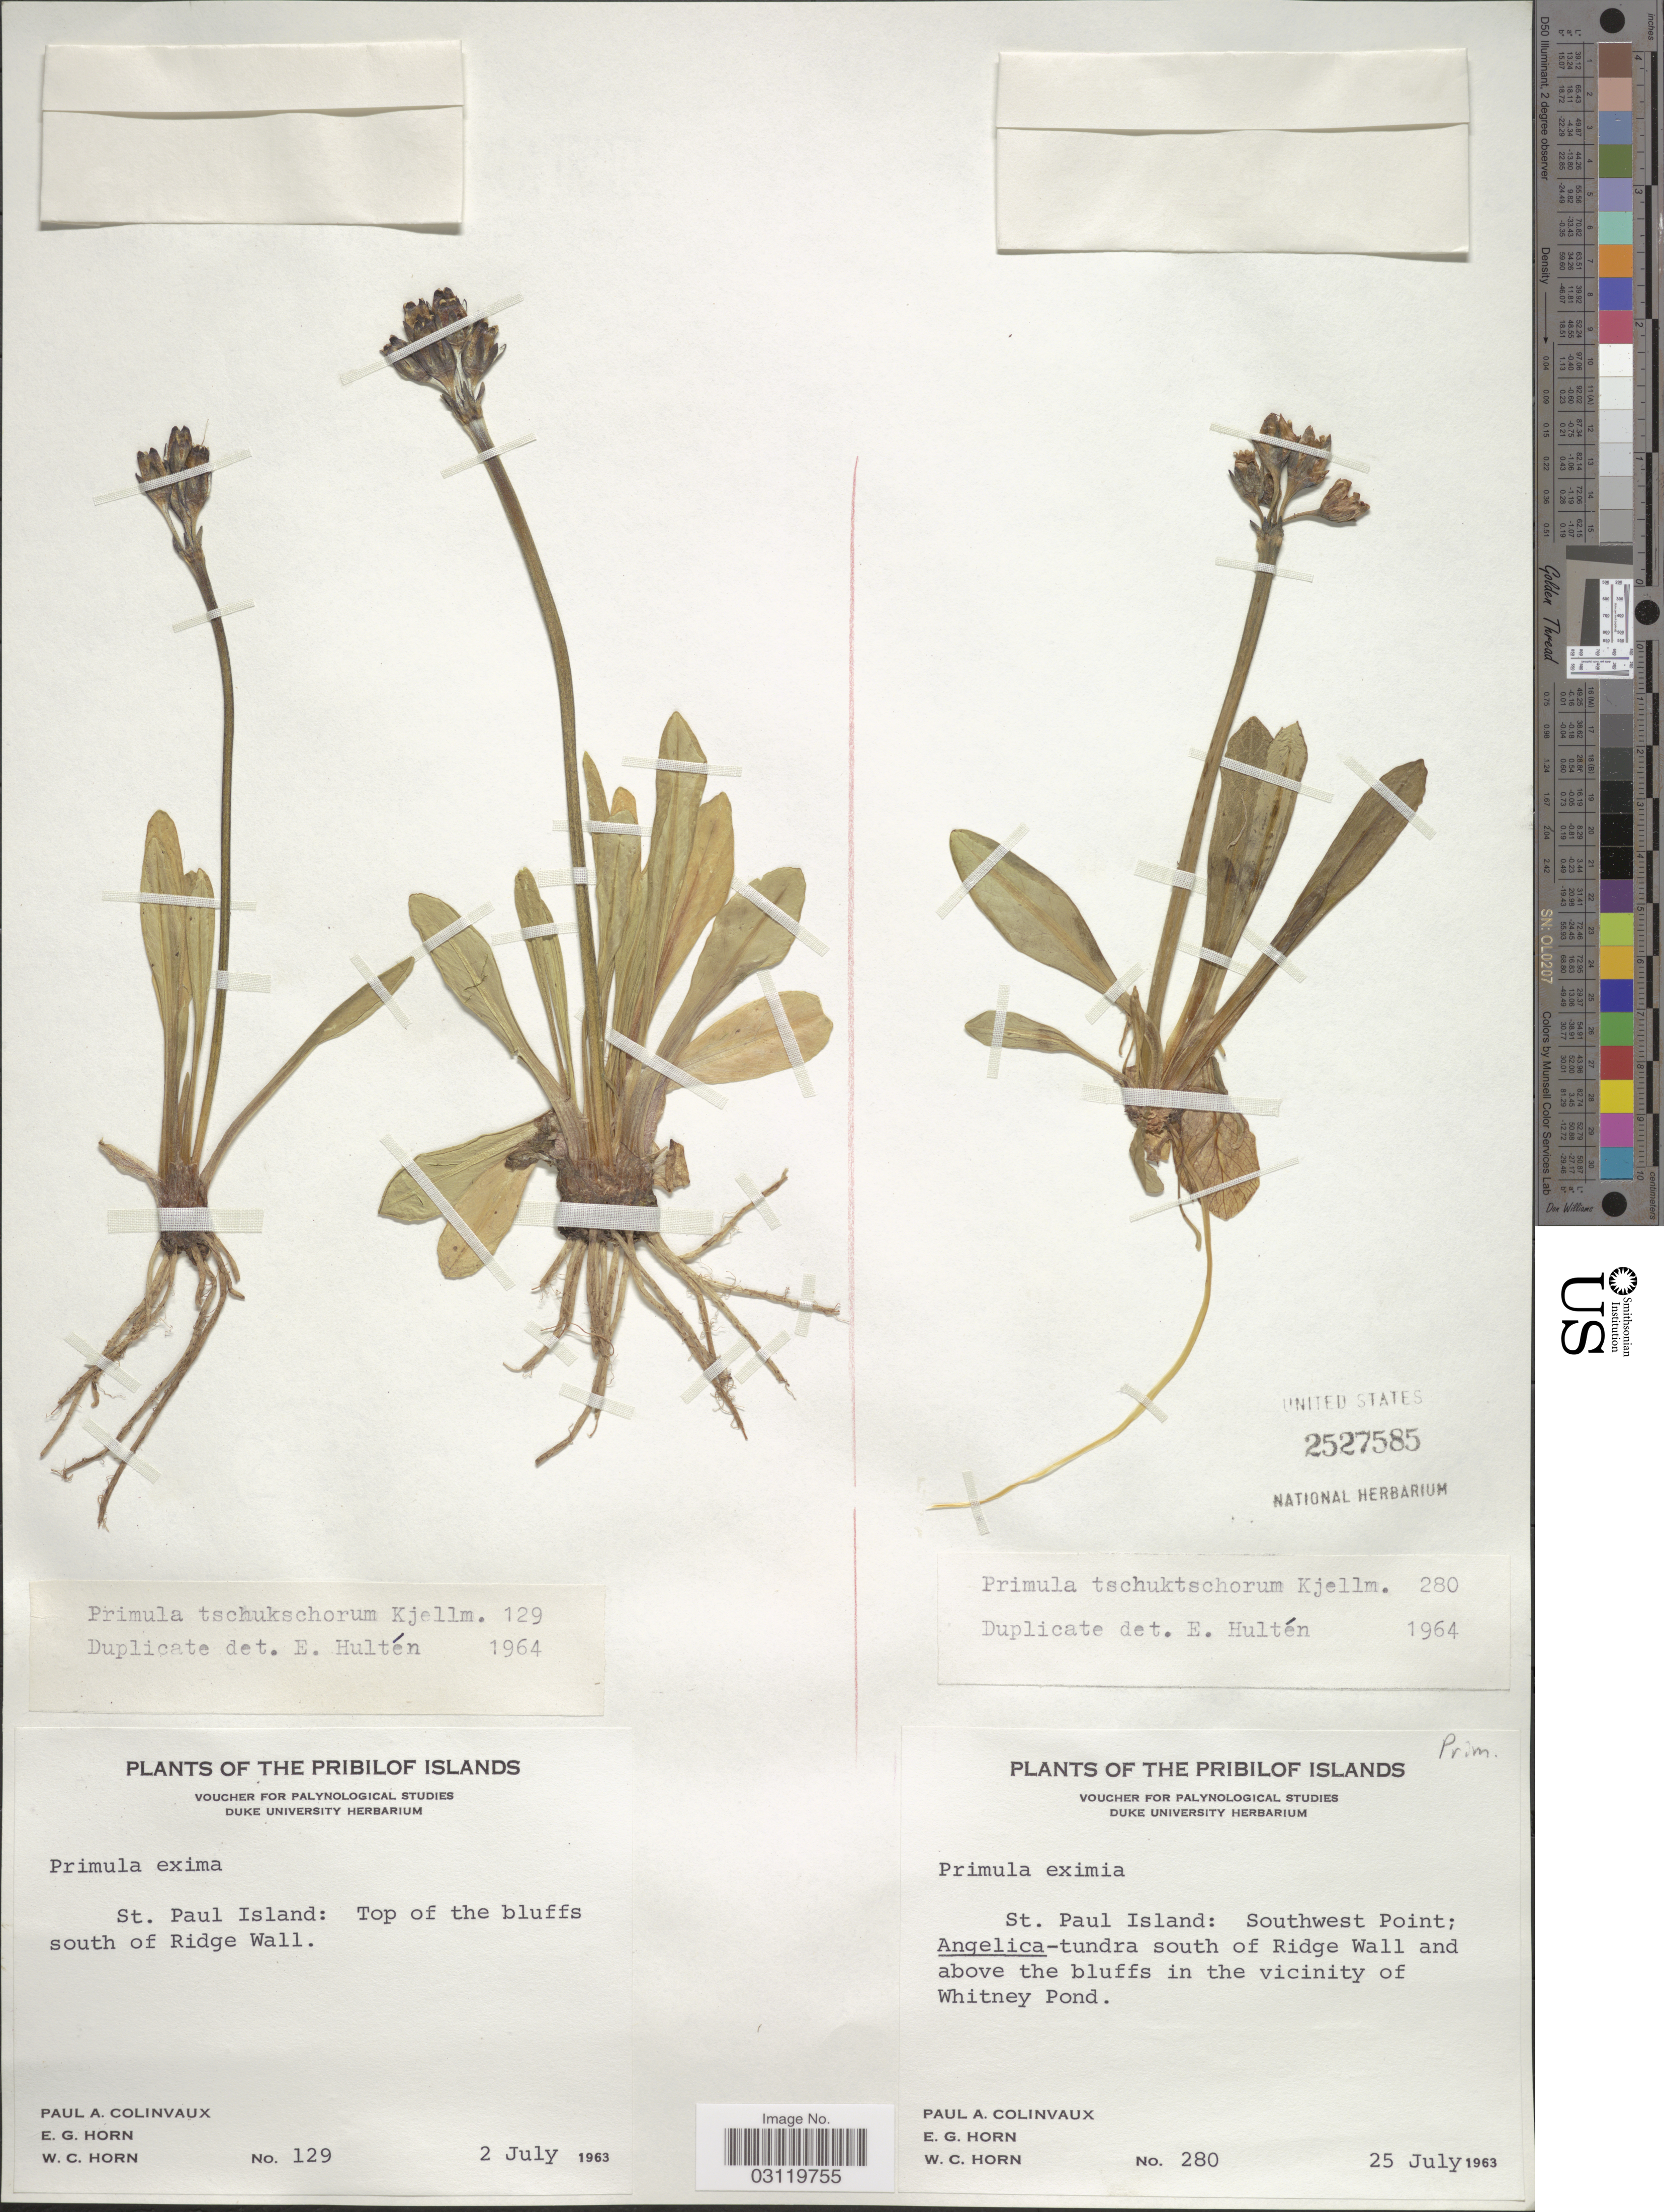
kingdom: Plantae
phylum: Tracheophyta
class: Magnoliopsida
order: Ericales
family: Primulaceae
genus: Primula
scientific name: Primula tschuktschorum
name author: Kjellm.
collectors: P. Colinvaux, E. Horn & W. Horn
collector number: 129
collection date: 1963-07-02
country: United States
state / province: Alaska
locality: The Pribilof Islands, St. Paul Island: Top of the bluffs south of Ridge Wall.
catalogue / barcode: US 2527585